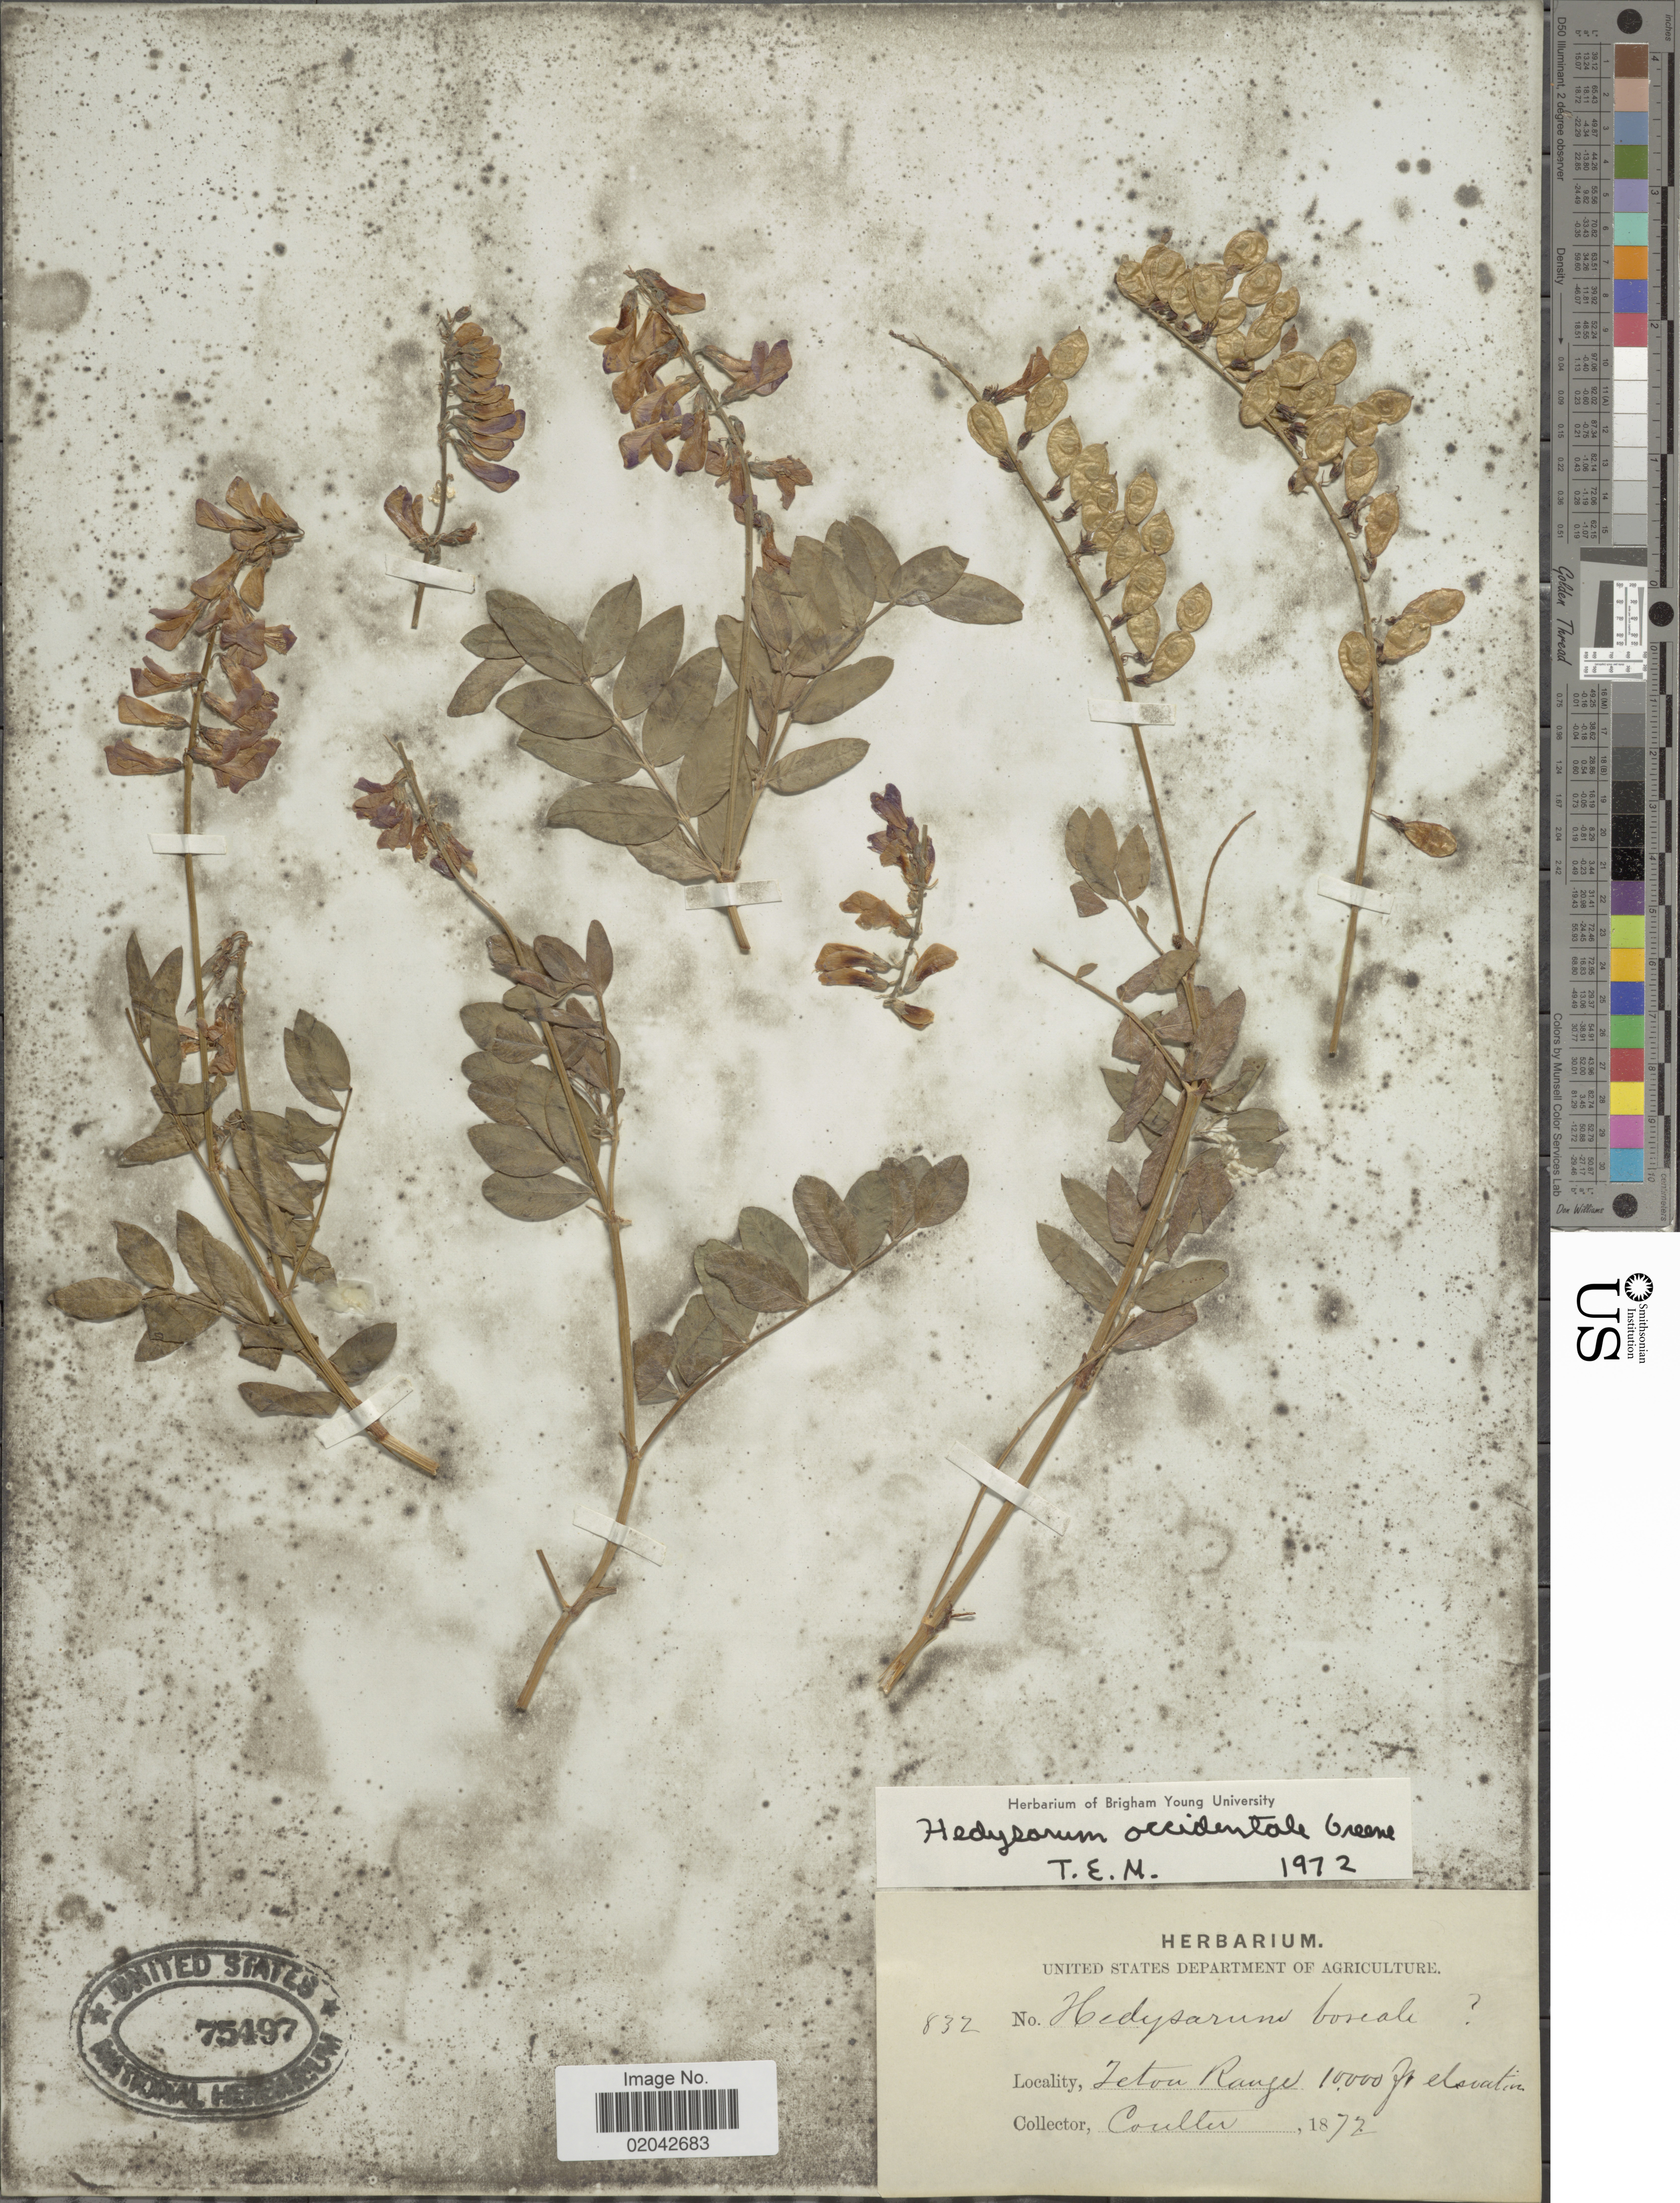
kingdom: Plantae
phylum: Tracheophyta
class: Magnoliopsida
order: Fabales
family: Fabaceae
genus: Hedysarum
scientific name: Hedysarum occidentale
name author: Greene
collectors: -- Coulter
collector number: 832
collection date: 1872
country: United States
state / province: Wyoming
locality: Teton Range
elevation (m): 3048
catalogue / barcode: US 75497